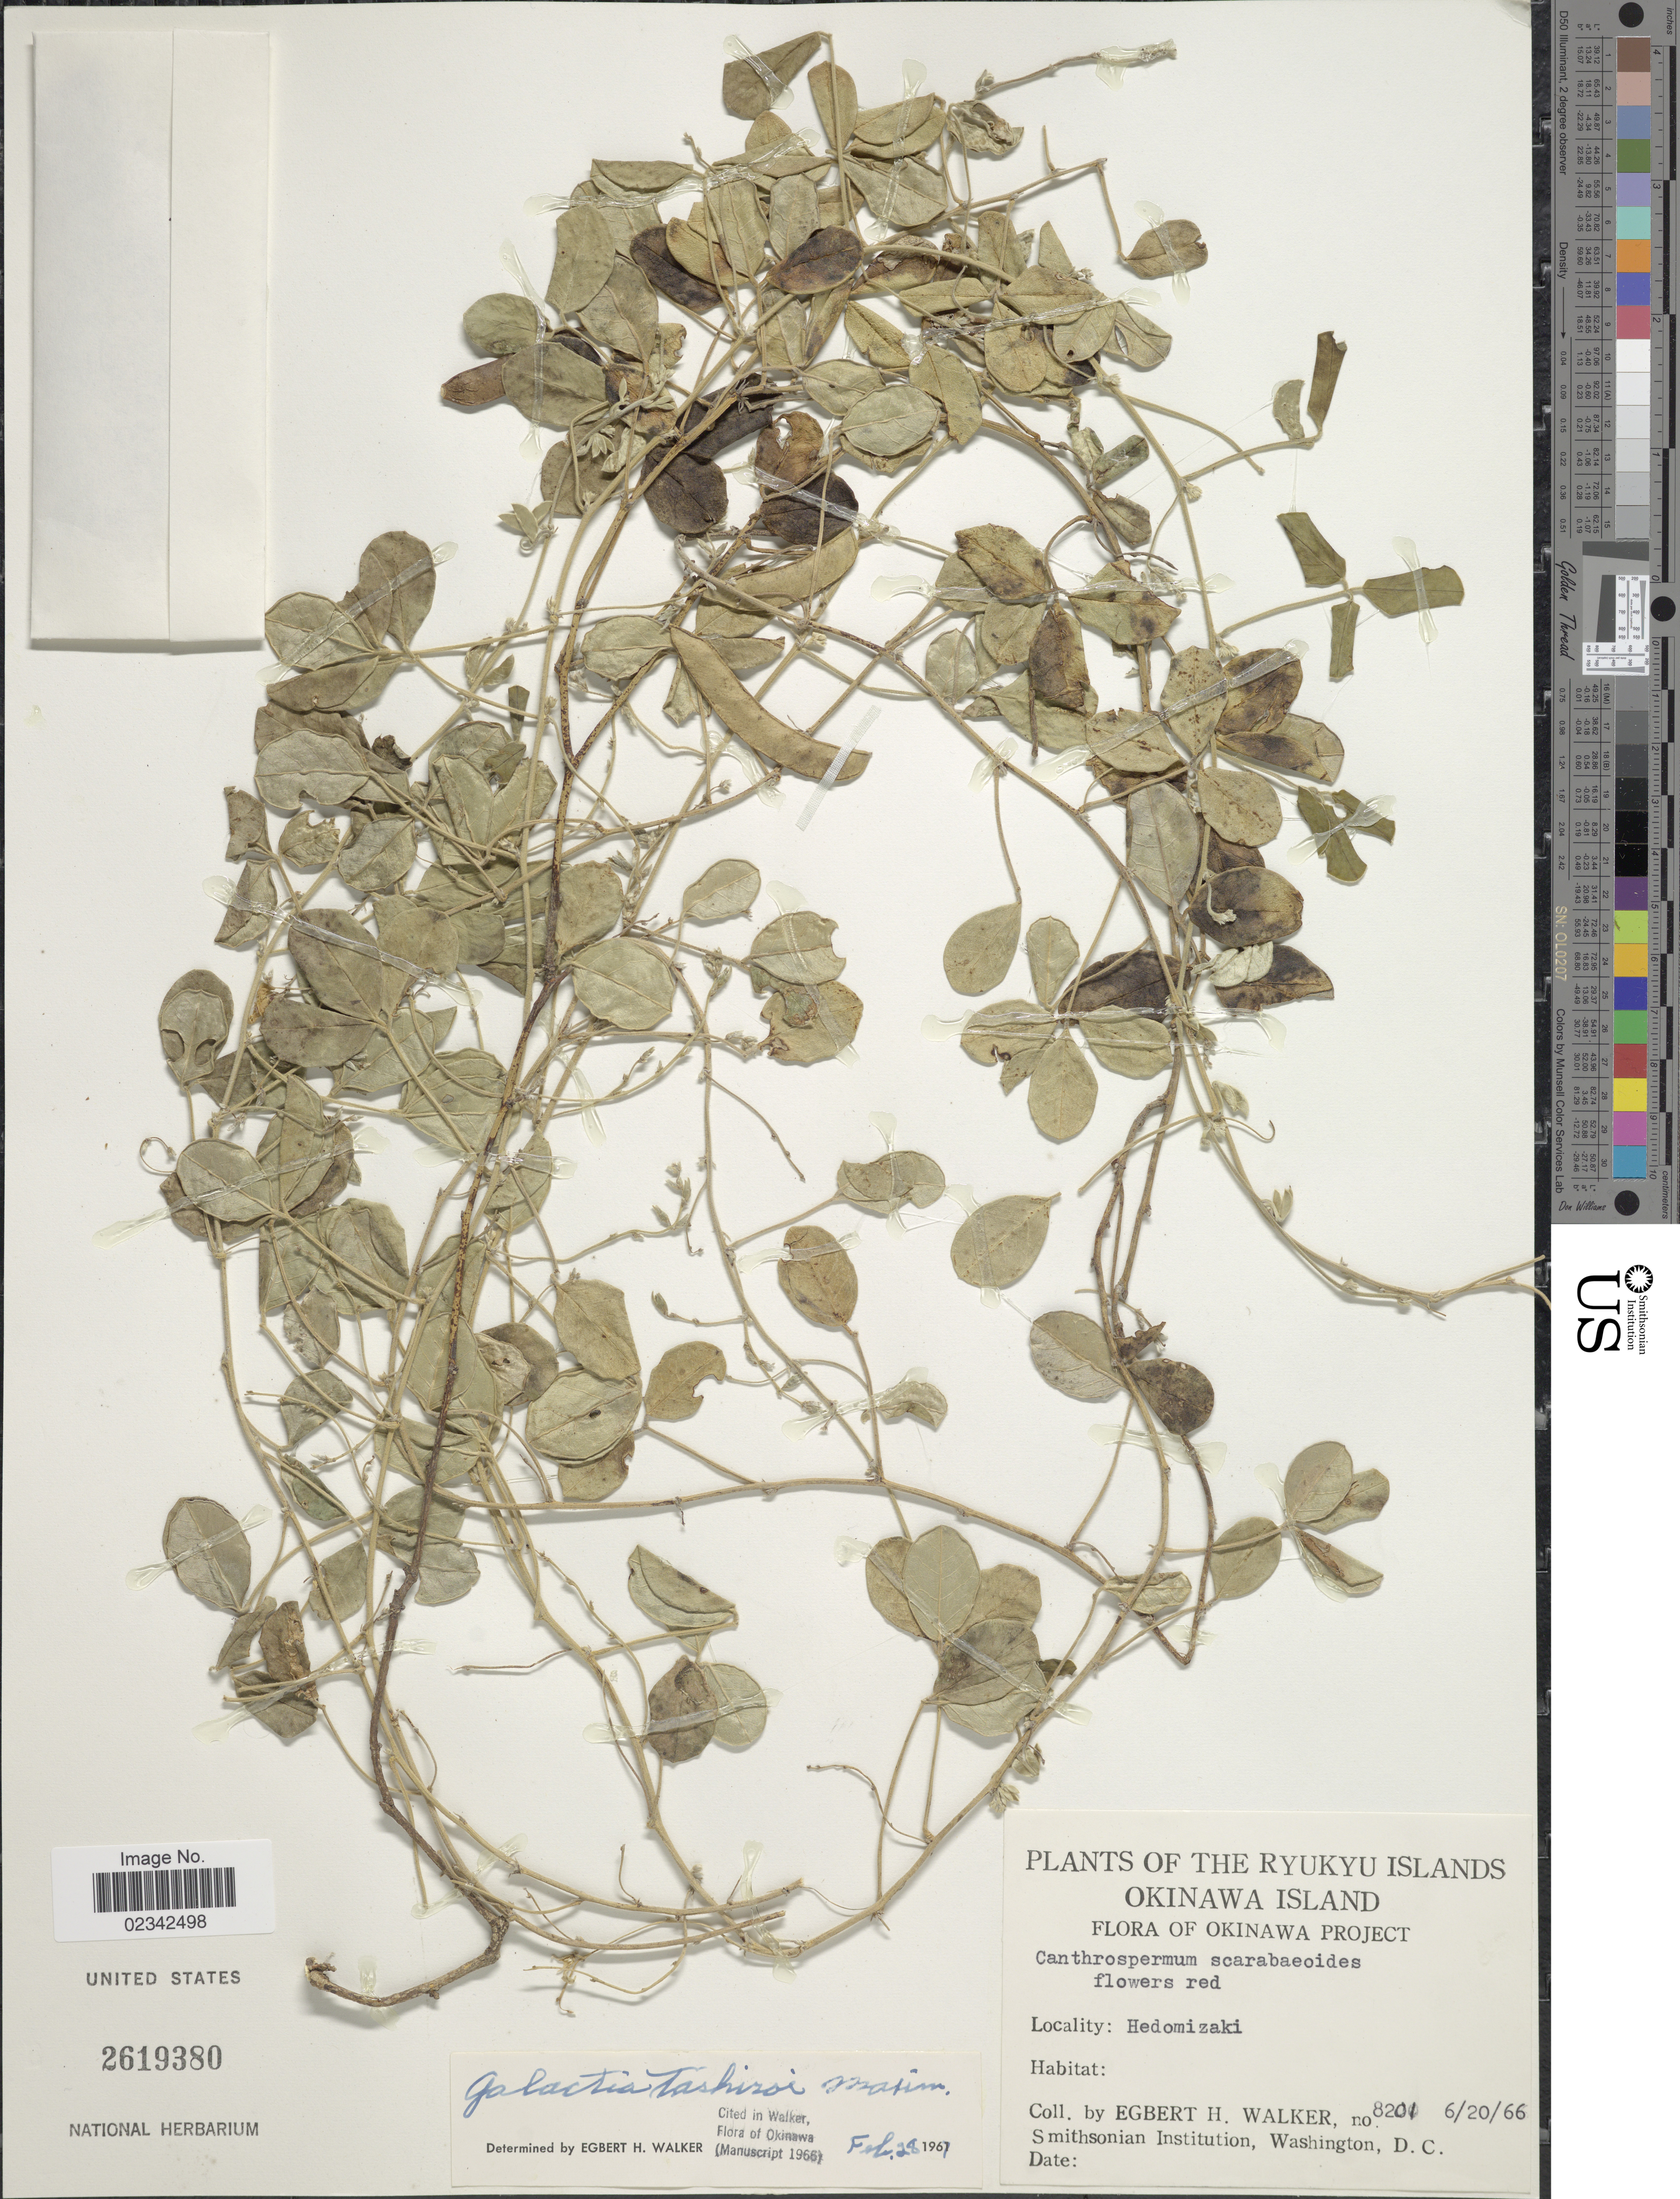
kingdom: Plantae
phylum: Tracheophyta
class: Magnoliopsida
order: Fabales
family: Fabaceae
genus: Galactia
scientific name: Galactia tashiroi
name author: Maxim.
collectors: E. H. Walker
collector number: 8201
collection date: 1966-06-20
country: Japan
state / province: Okinawa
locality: Ryukyu Islands, Okinawa Island, Hedomizaki.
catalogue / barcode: US 2619380